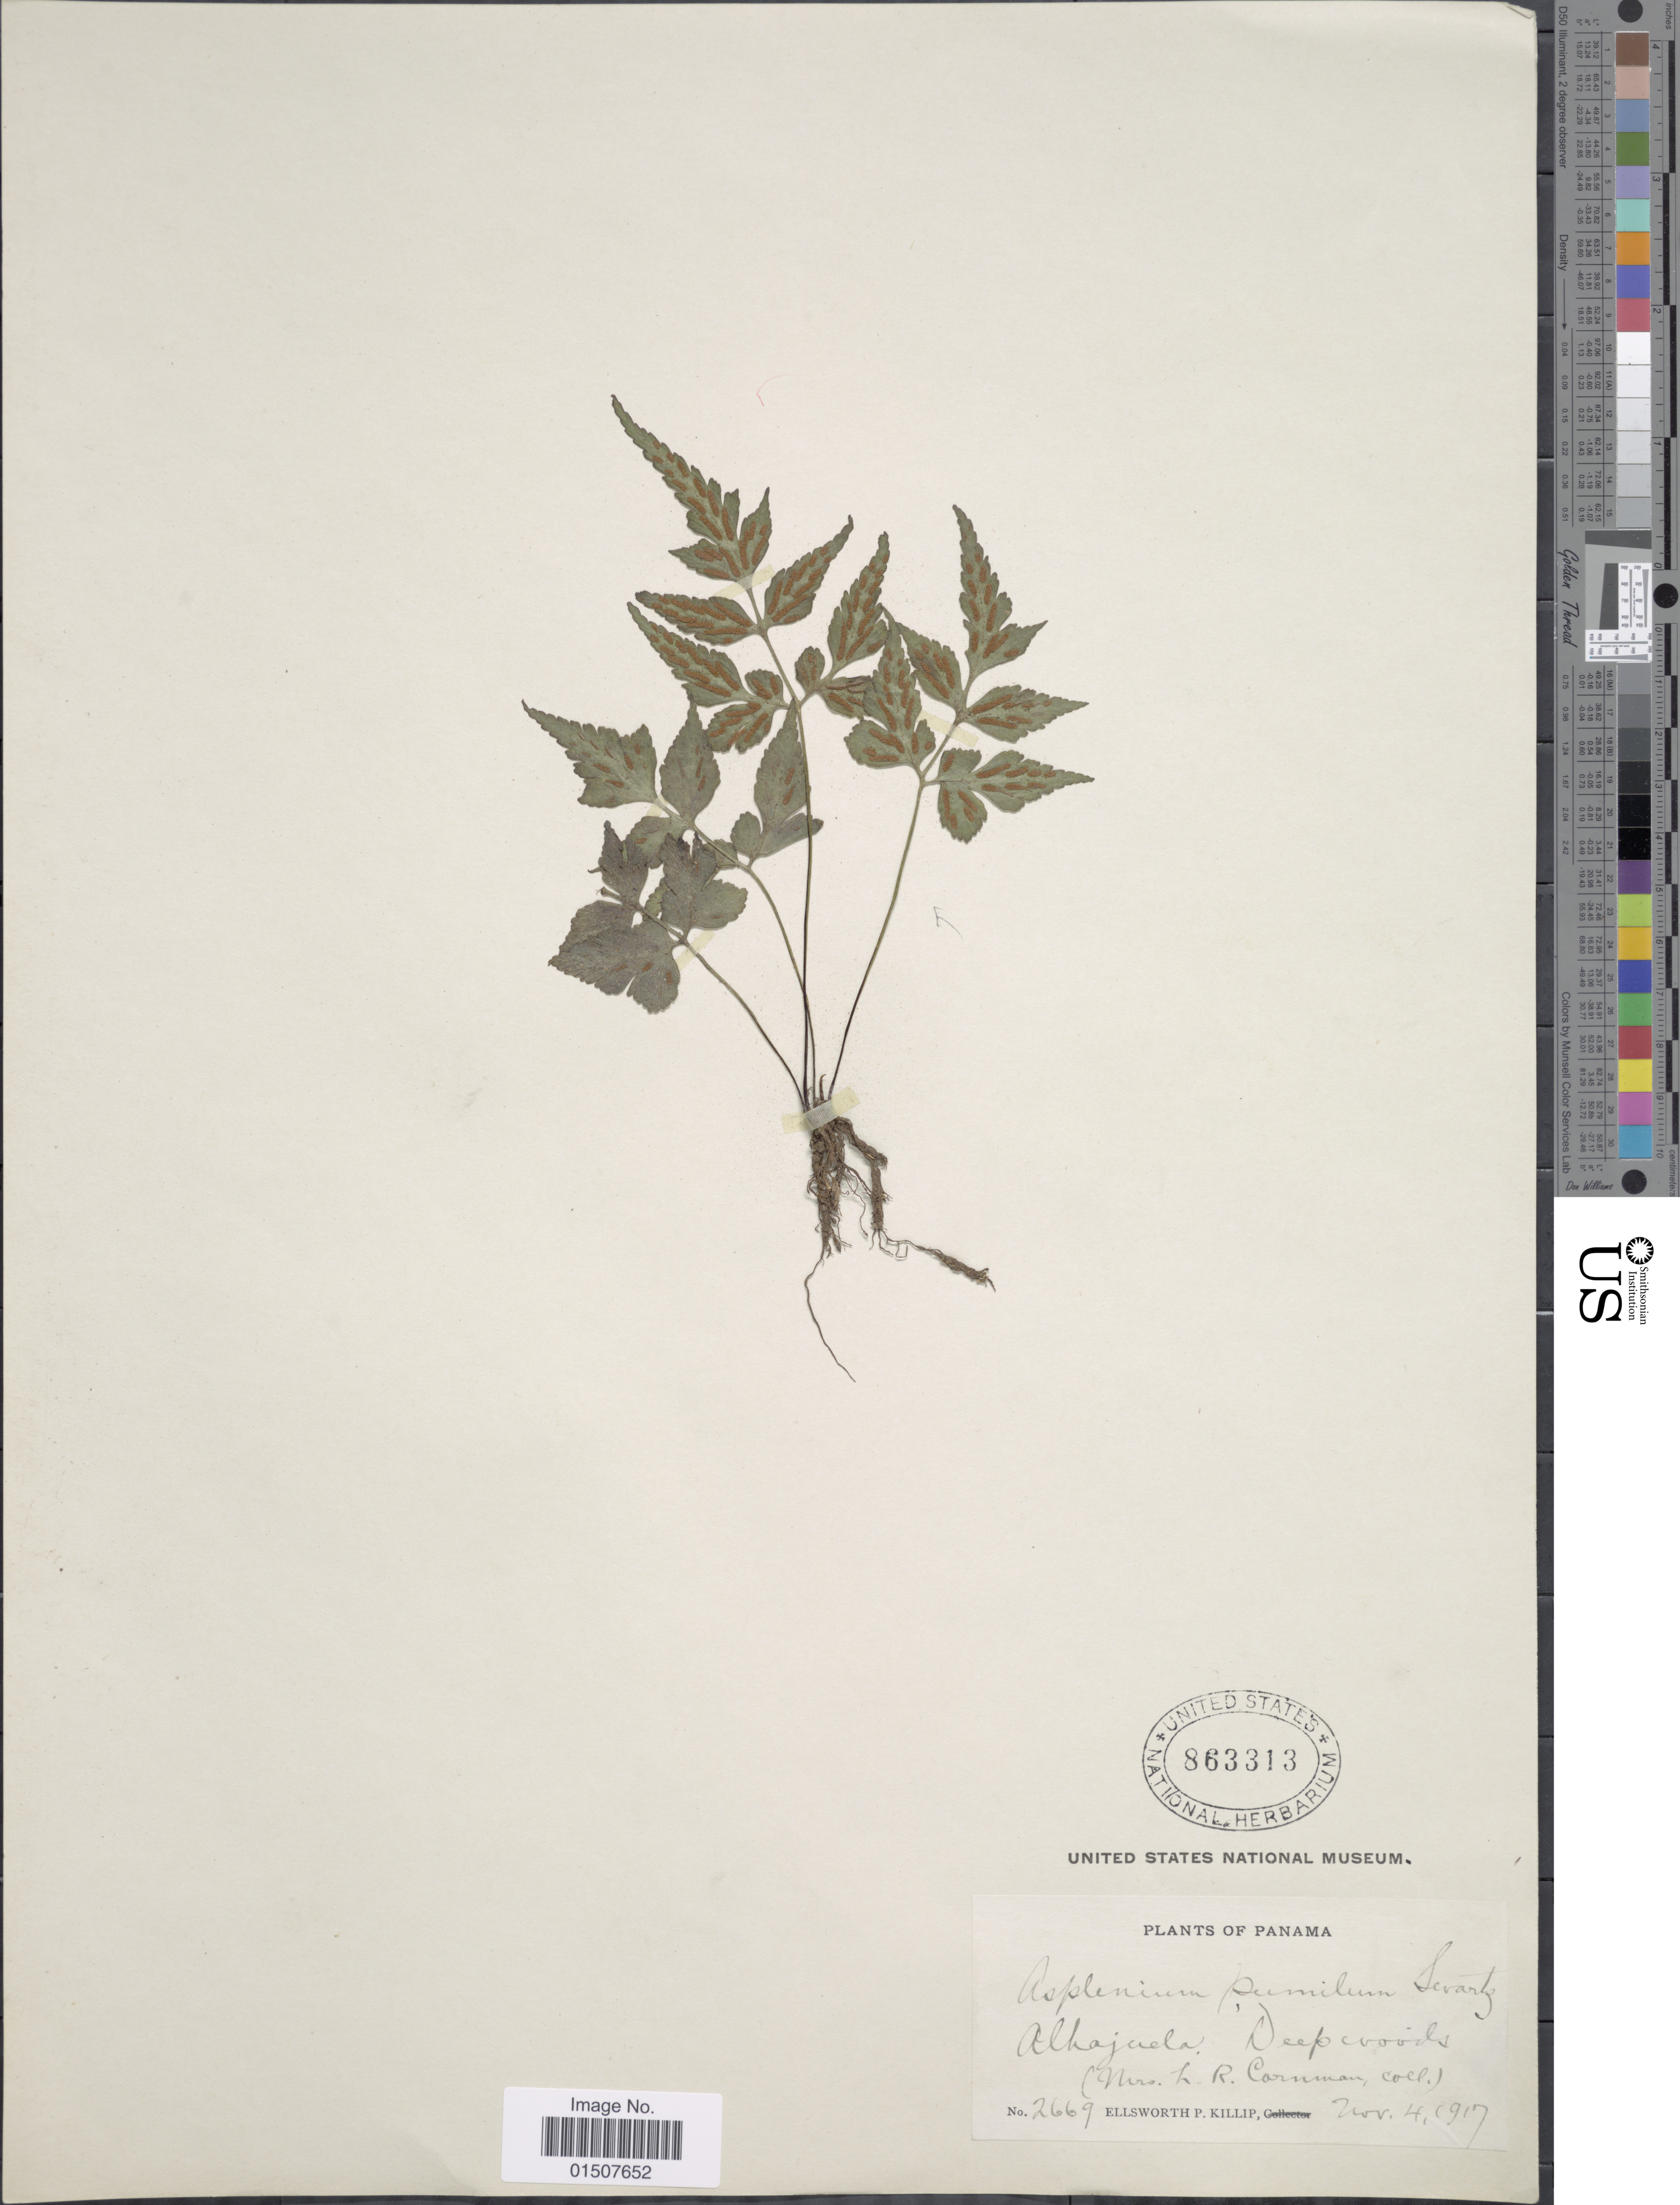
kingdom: Plantae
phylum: Tracheophyta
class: Polypodiopsida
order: Polypodiales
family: Aspleniaceae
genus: Asplenium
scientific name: Asplenium pumilum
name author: Sw.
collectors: L. Cornman & E. P. Killip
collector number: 2669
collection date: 1917-11-04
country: Costa Rica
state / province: Alajuela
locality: Alhajuela. Deep woods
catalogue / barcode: US 863313